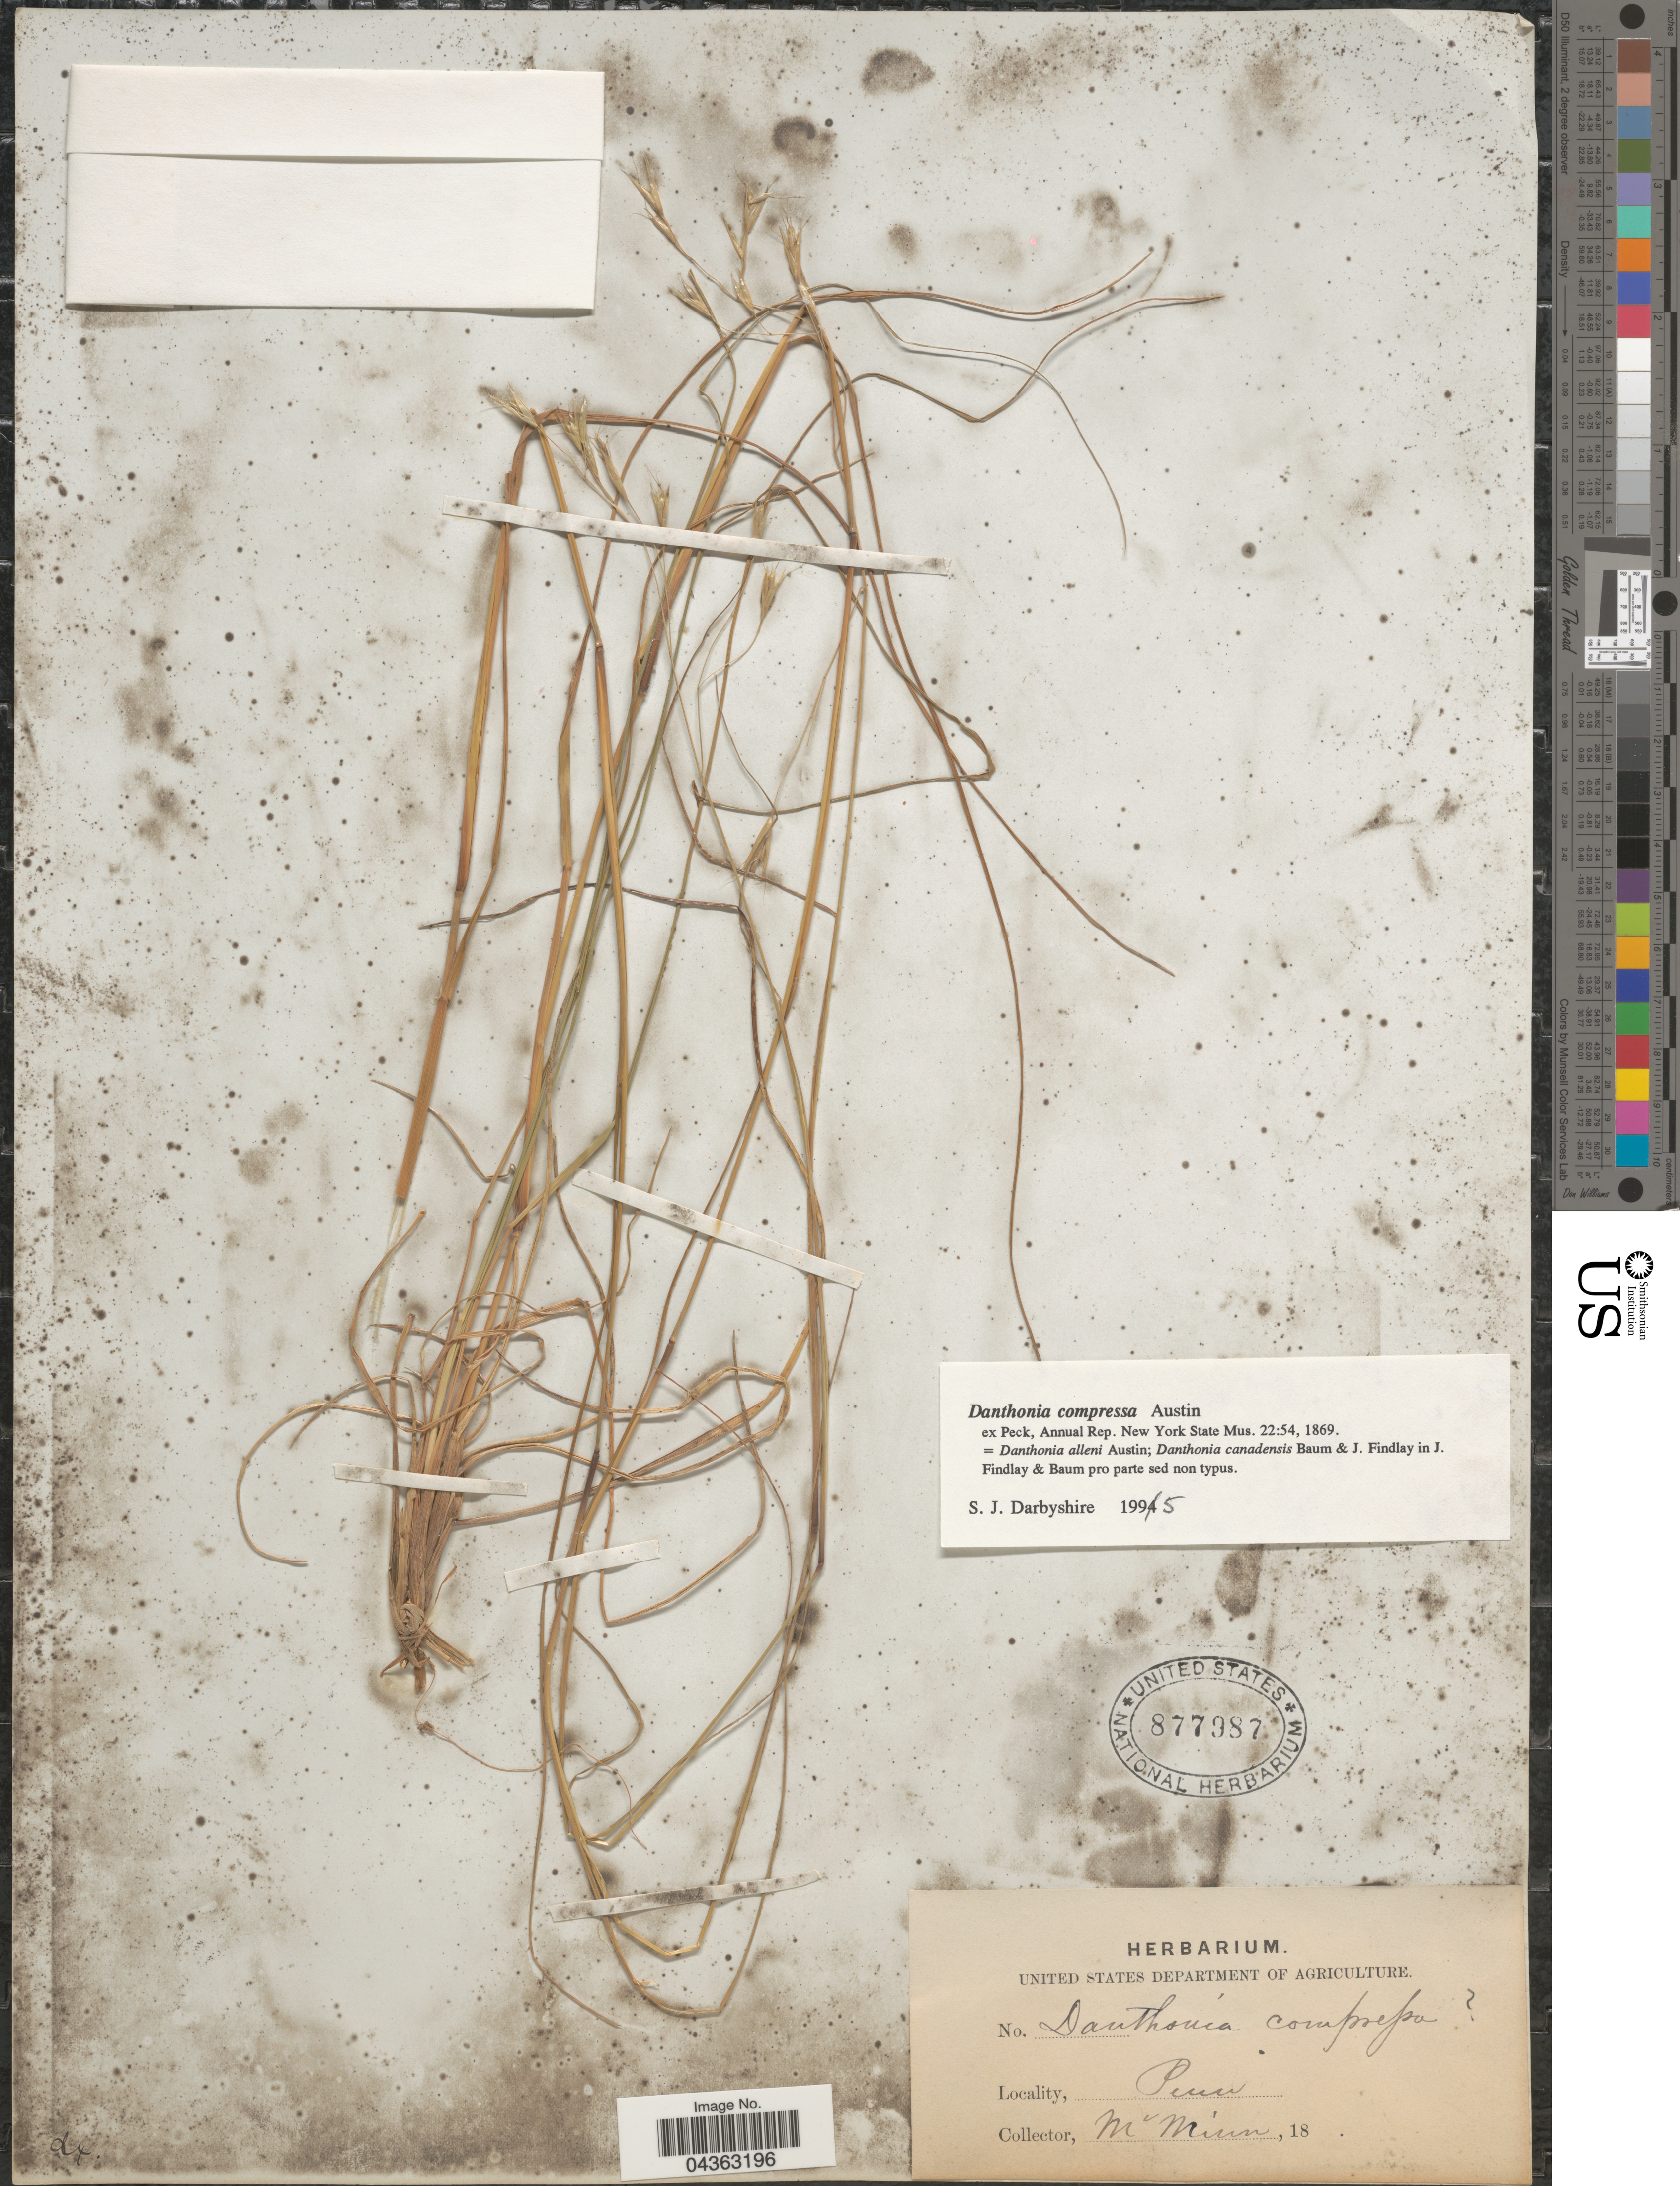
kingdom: Plantae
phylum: Tracheophyta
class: Liliopsida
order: Poales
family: Poaceae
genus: Danthonia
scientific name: Danthonia compressa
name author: Austin in F. Peck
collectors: McMinn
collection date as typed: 18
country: United States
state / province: Pennsylvania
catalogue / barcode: US 877987